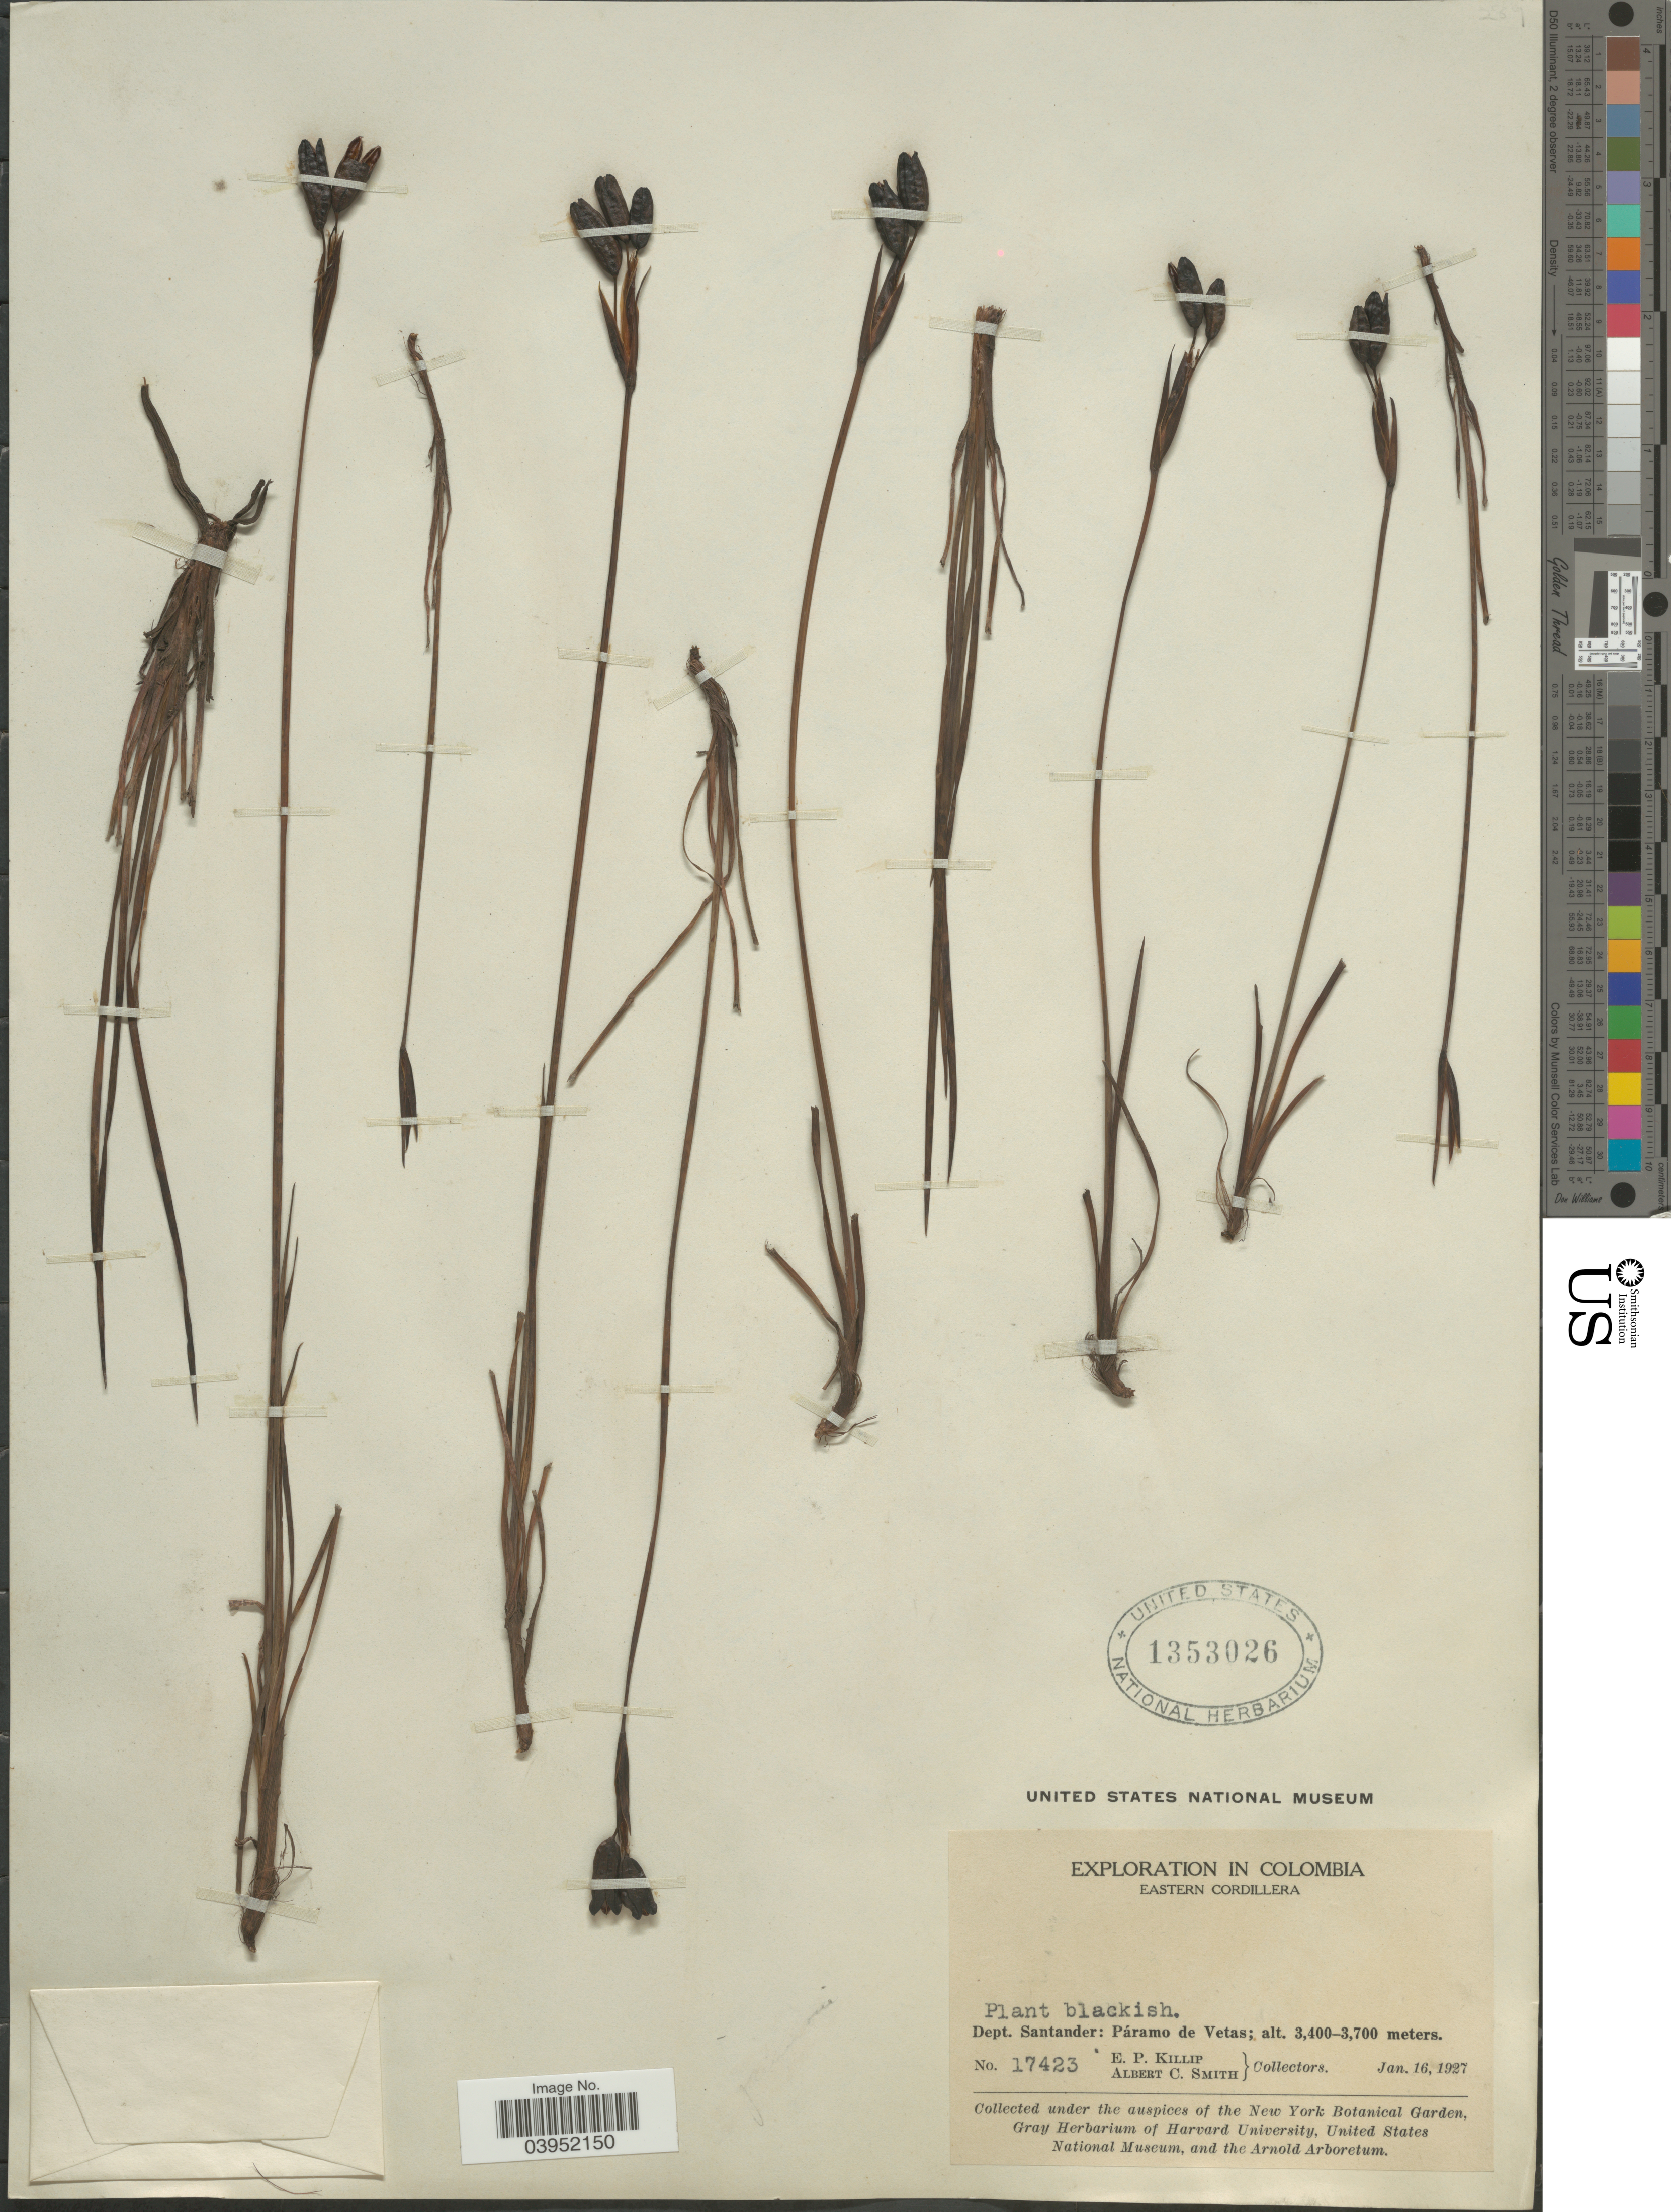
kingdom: Plantae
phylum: Tracheophyta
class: Liliopsida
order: Asparagales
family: Iridaceae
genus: Sisyrinchium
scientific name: Sisyrinchium jamesonii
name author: Baker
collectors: E. P. Killip & A. C. Smith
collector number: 17423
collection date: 1927-01-16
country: Colombia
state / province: Santander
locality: Eastern Cordillera. Dept. Santander: Páramo de Vetas.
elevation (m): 3400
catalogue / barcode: US 1353026